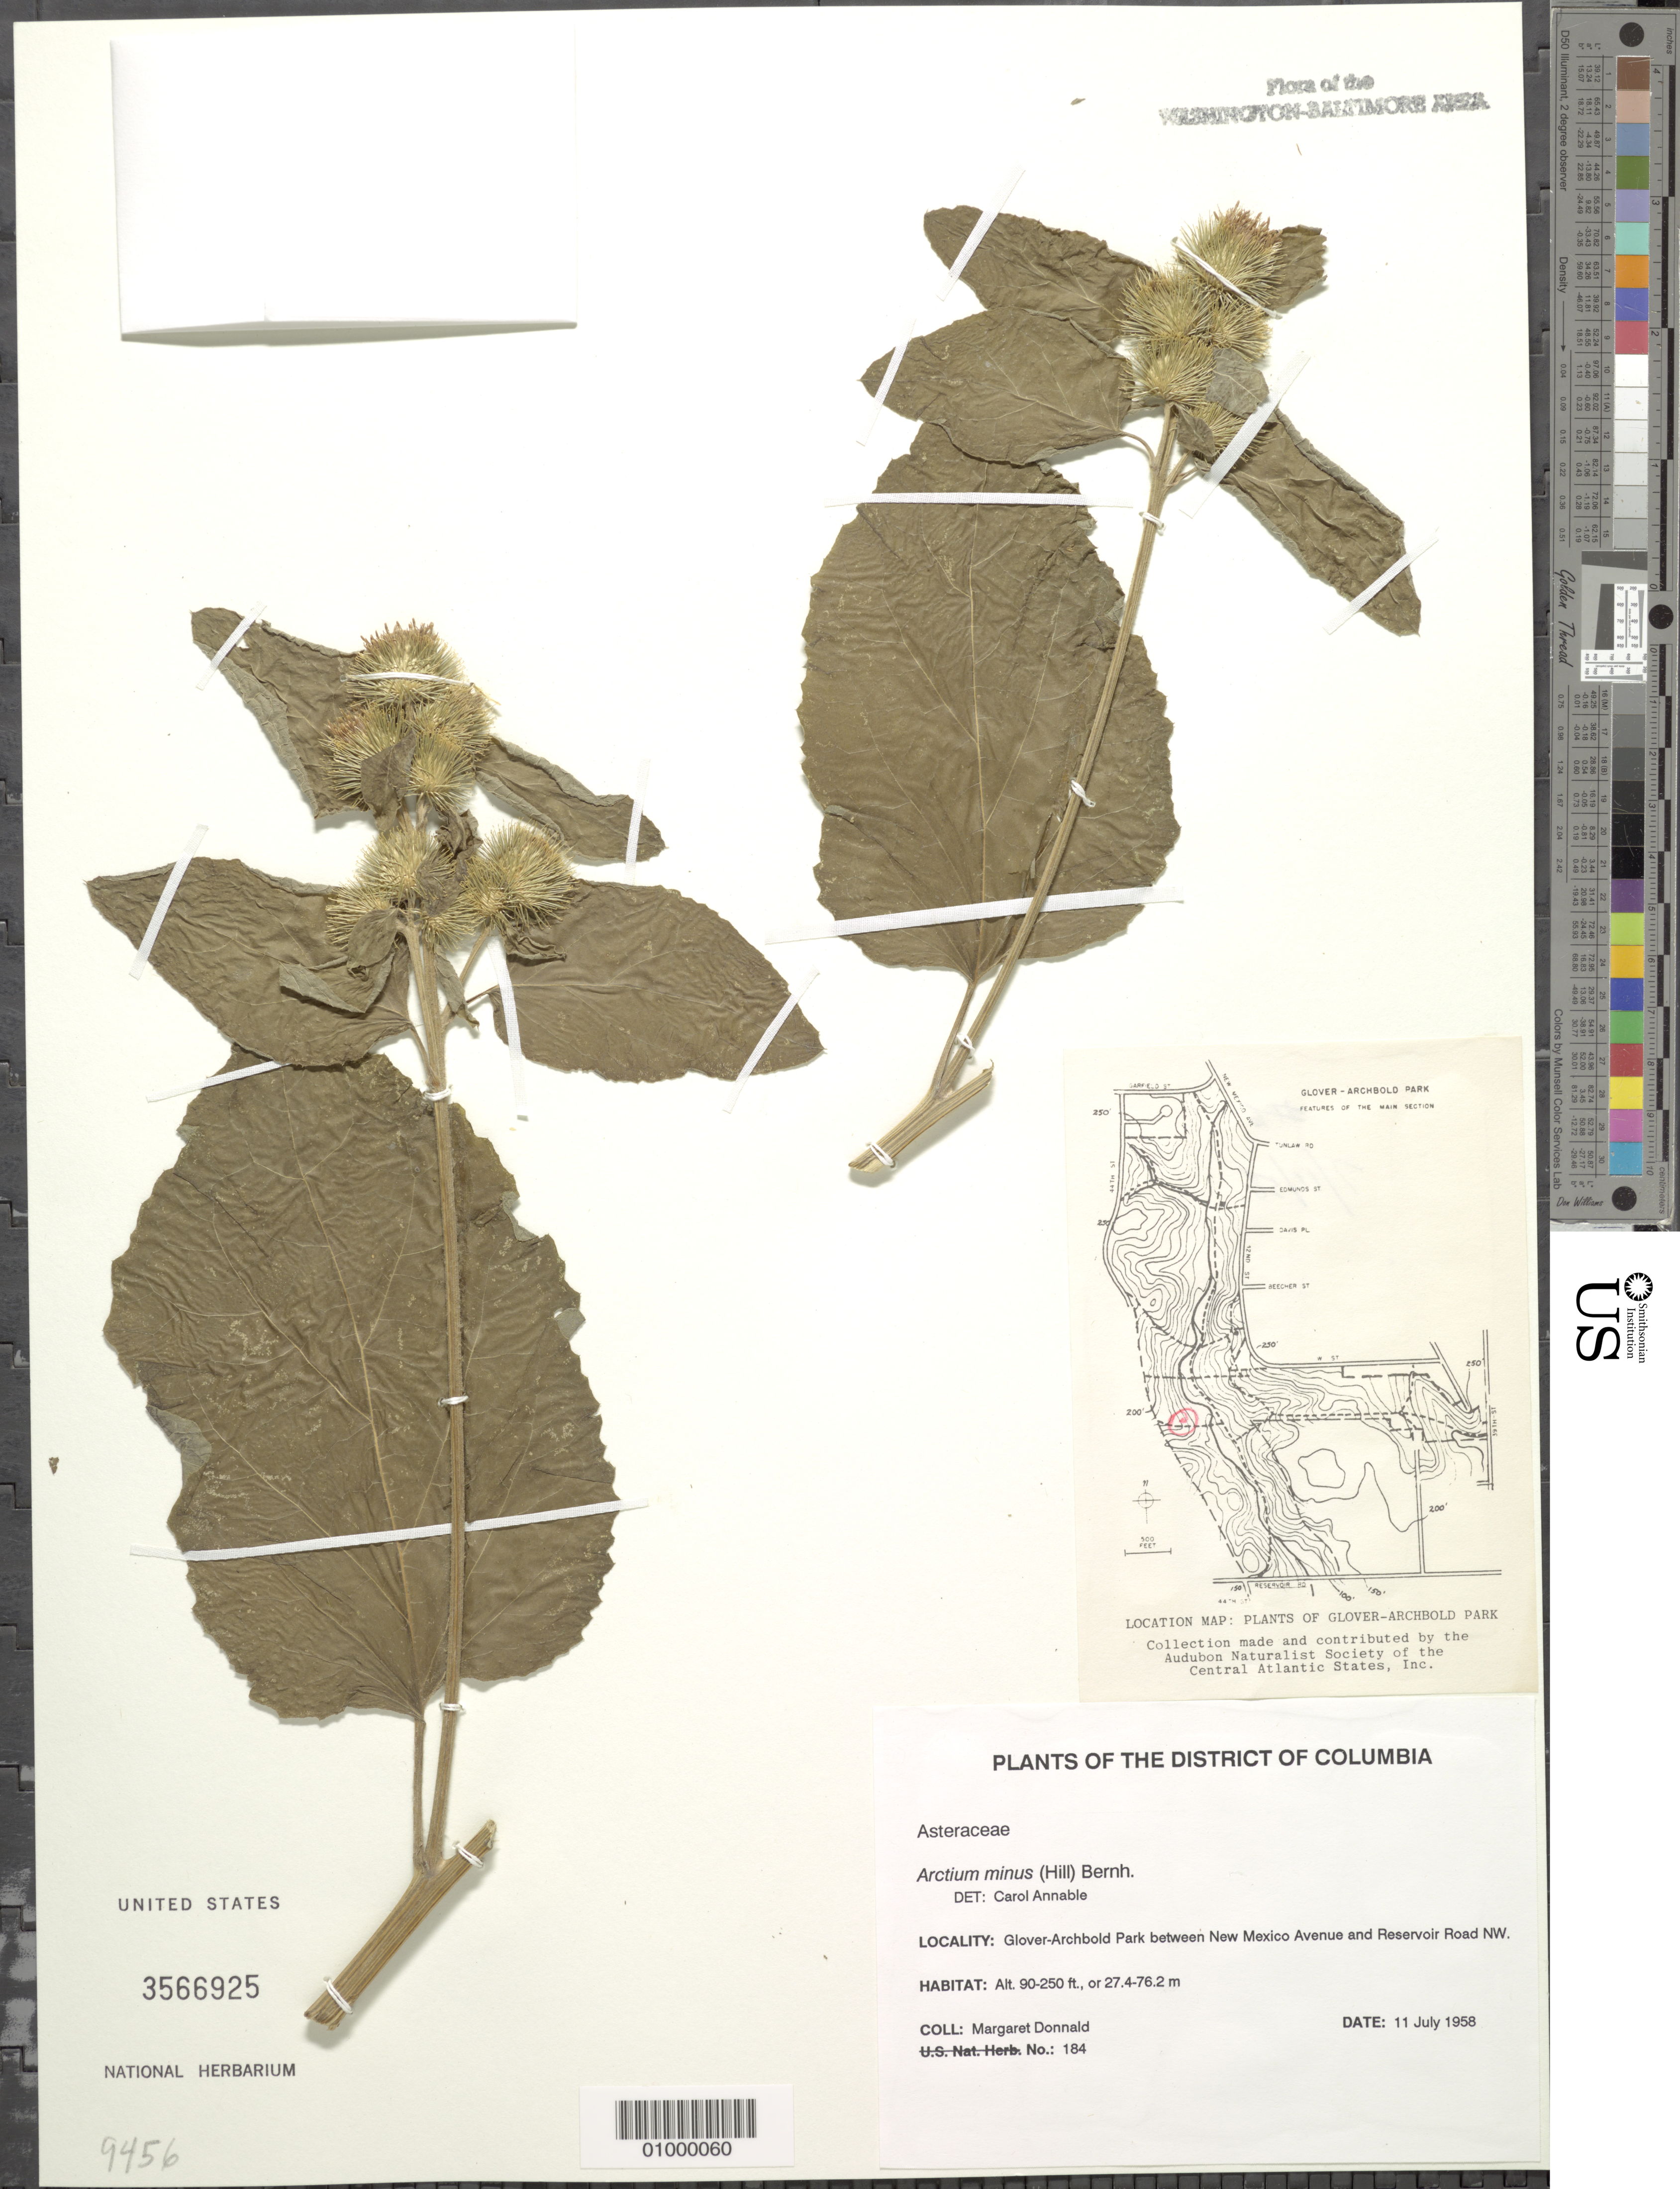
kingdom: Plantae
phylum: Tracheophyta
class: Magnoliopsida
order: Asterales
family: Asteraceae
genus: Arctium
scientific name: Arctium minus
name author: (Hill) Bernh.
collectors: M. Donnald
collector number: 184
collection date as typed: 11 July 1958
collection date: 1958-07-11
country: United States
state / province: District of Columbia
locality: Glover-Archbold Park between New Mexico Avenue and Reservoir Road NW.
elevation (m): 27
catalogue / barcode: US 3566925